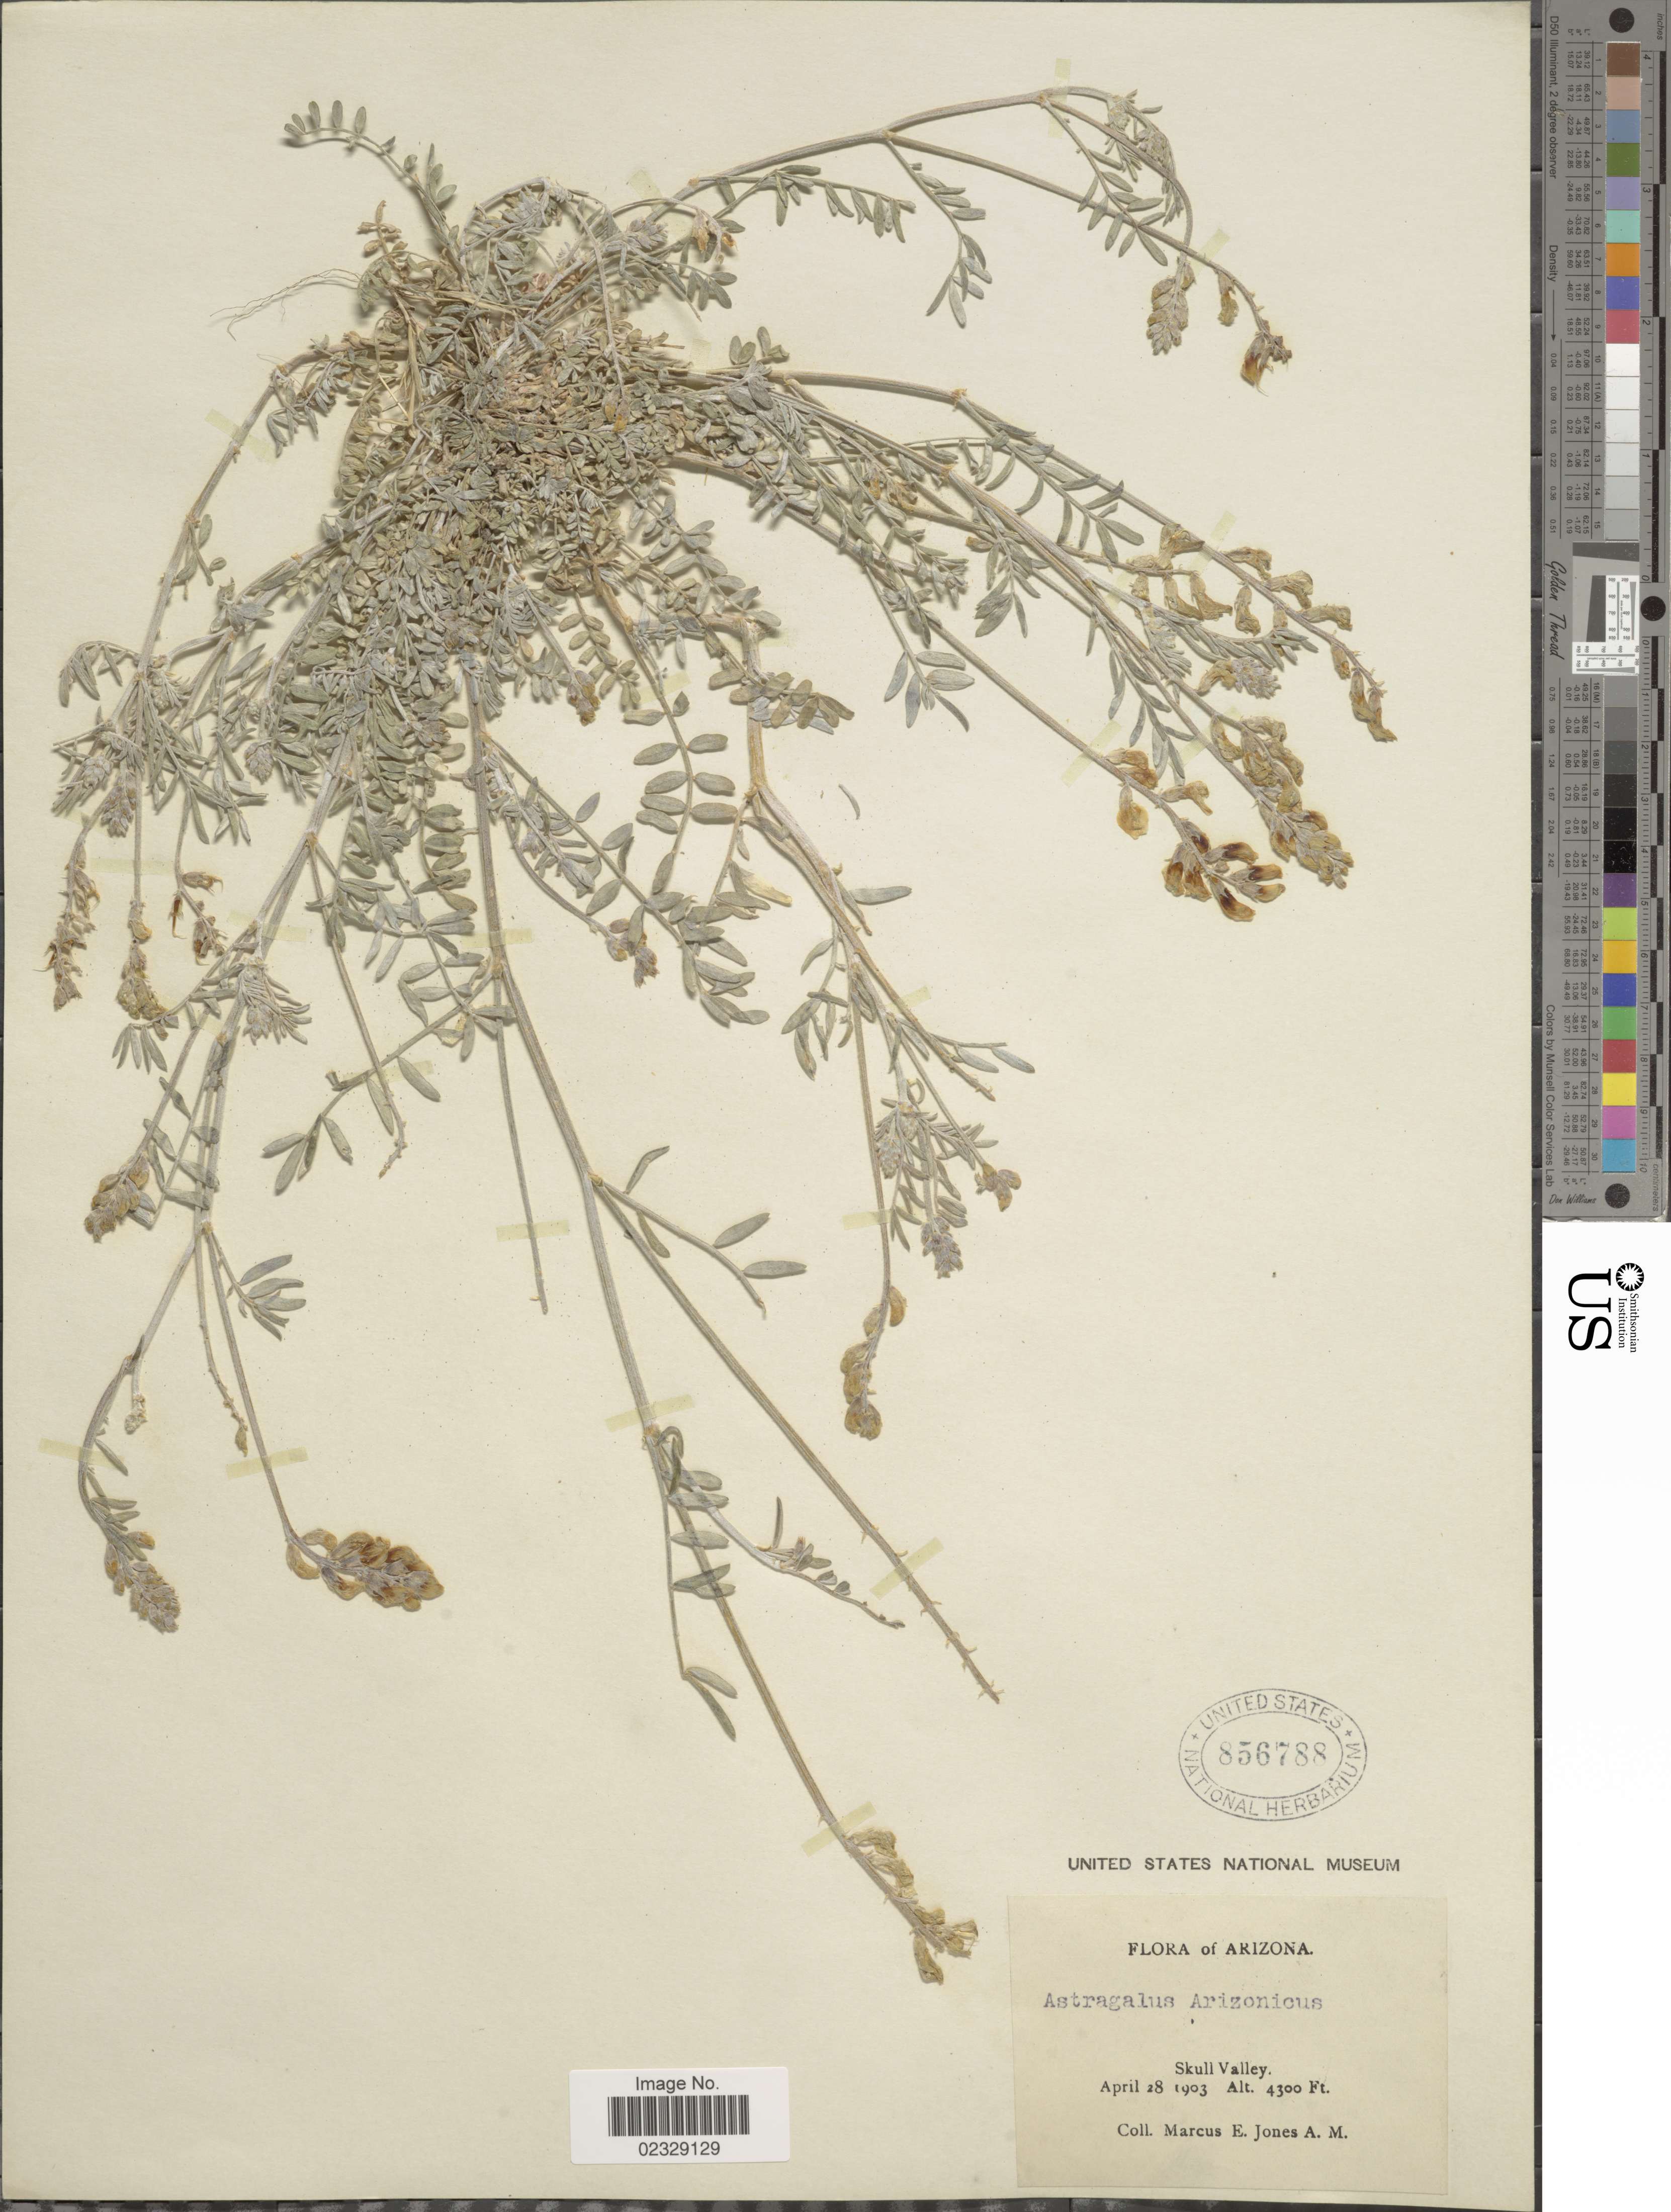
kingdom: Plantae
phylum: Tracheophyta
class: Magnoliopsida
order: Fabales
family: Fabaceae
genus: Astragalus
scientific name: Astragalus arizonicus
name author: A. Gray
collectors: M. E. Jones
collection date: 1903-04-28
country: United States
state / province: Arizona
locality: Skull Valley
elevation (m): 1311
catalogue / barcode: US 856788